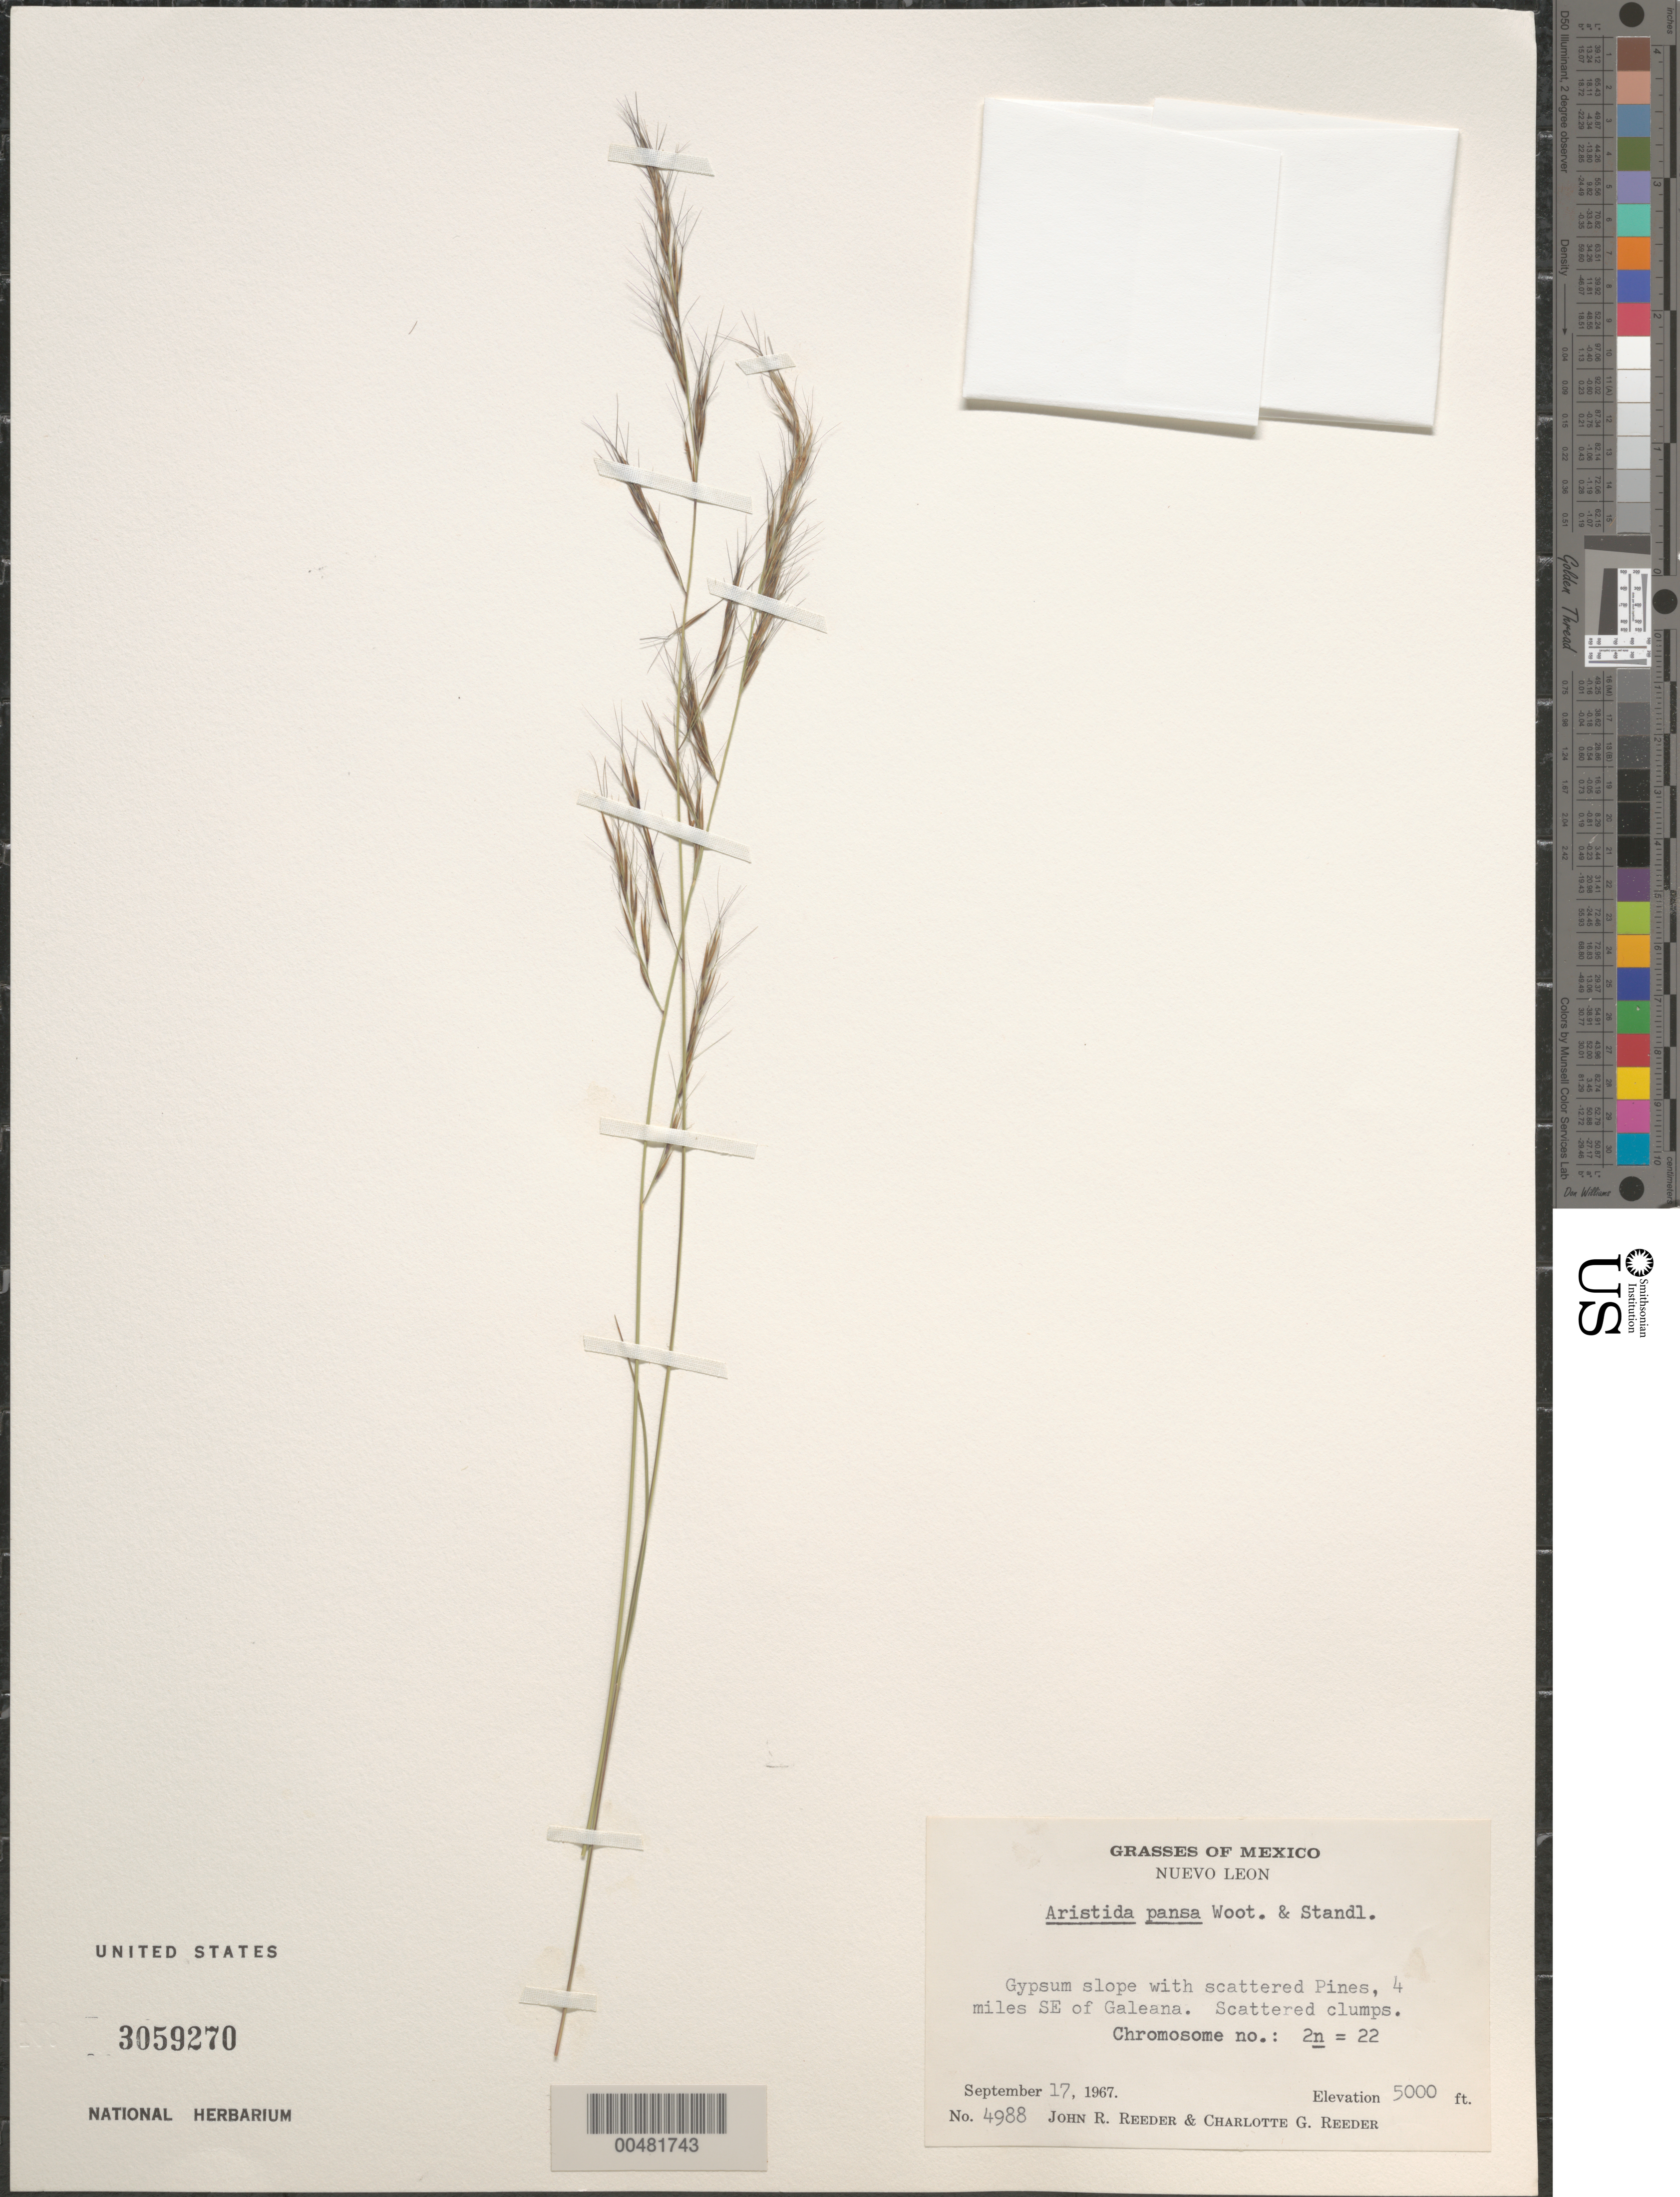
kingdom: Plantae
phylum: Tracheophyta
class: Liliopsida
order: Poales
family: Poaceae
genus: Aristida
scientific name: Aristida pansa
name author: Wooton & Standl.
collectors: J. R. Reeder & C. G. Reeder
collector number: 4988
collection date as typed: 17 Sep 1967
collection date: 1967-09-17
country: Mexico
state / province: Nuevo León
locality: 4 mi SE of Galeana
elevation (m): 1524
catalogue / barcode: US 3059270